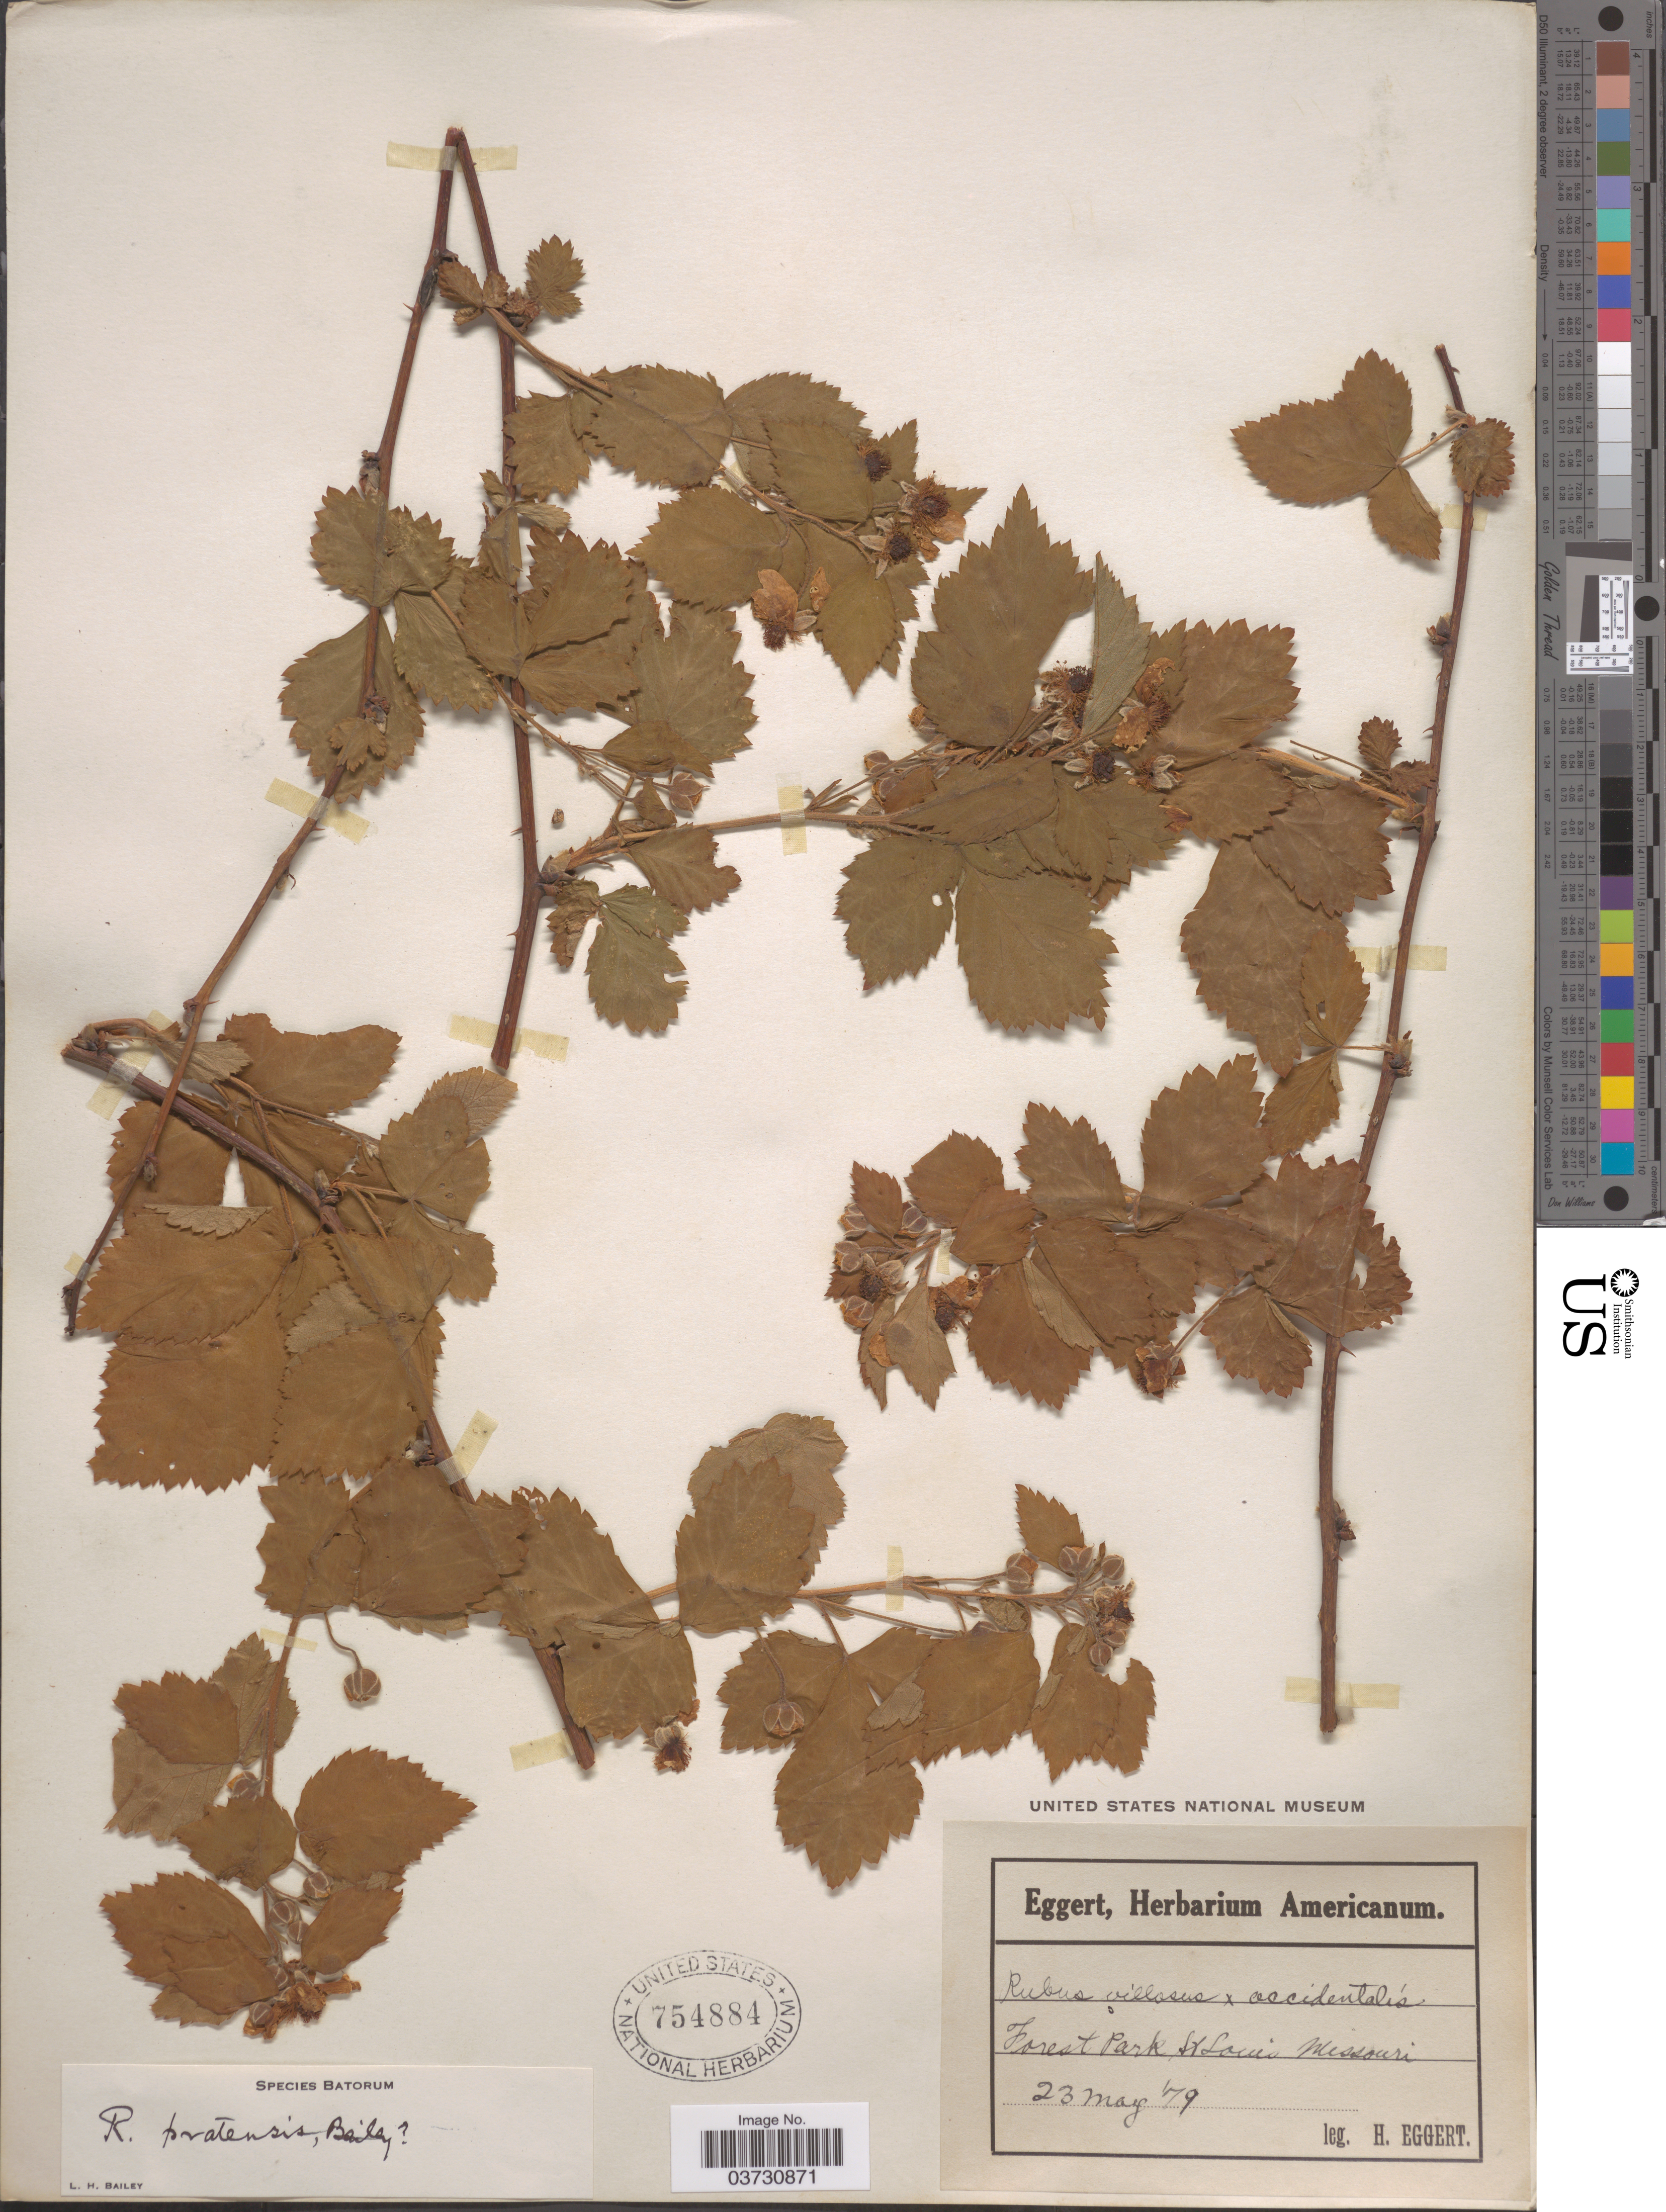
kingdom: Plantae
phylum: Tracheophyta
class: Magnoliopsida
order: Rosales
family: Rosaceae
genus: Rubus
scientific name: Rubus pratensis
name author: L.H. Bailey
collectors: H. Eggert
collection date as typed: Transcribed d/m/y: 23/5/79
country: United States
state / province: Missouri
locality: Forest Park St Louis.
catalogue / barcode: US 754884